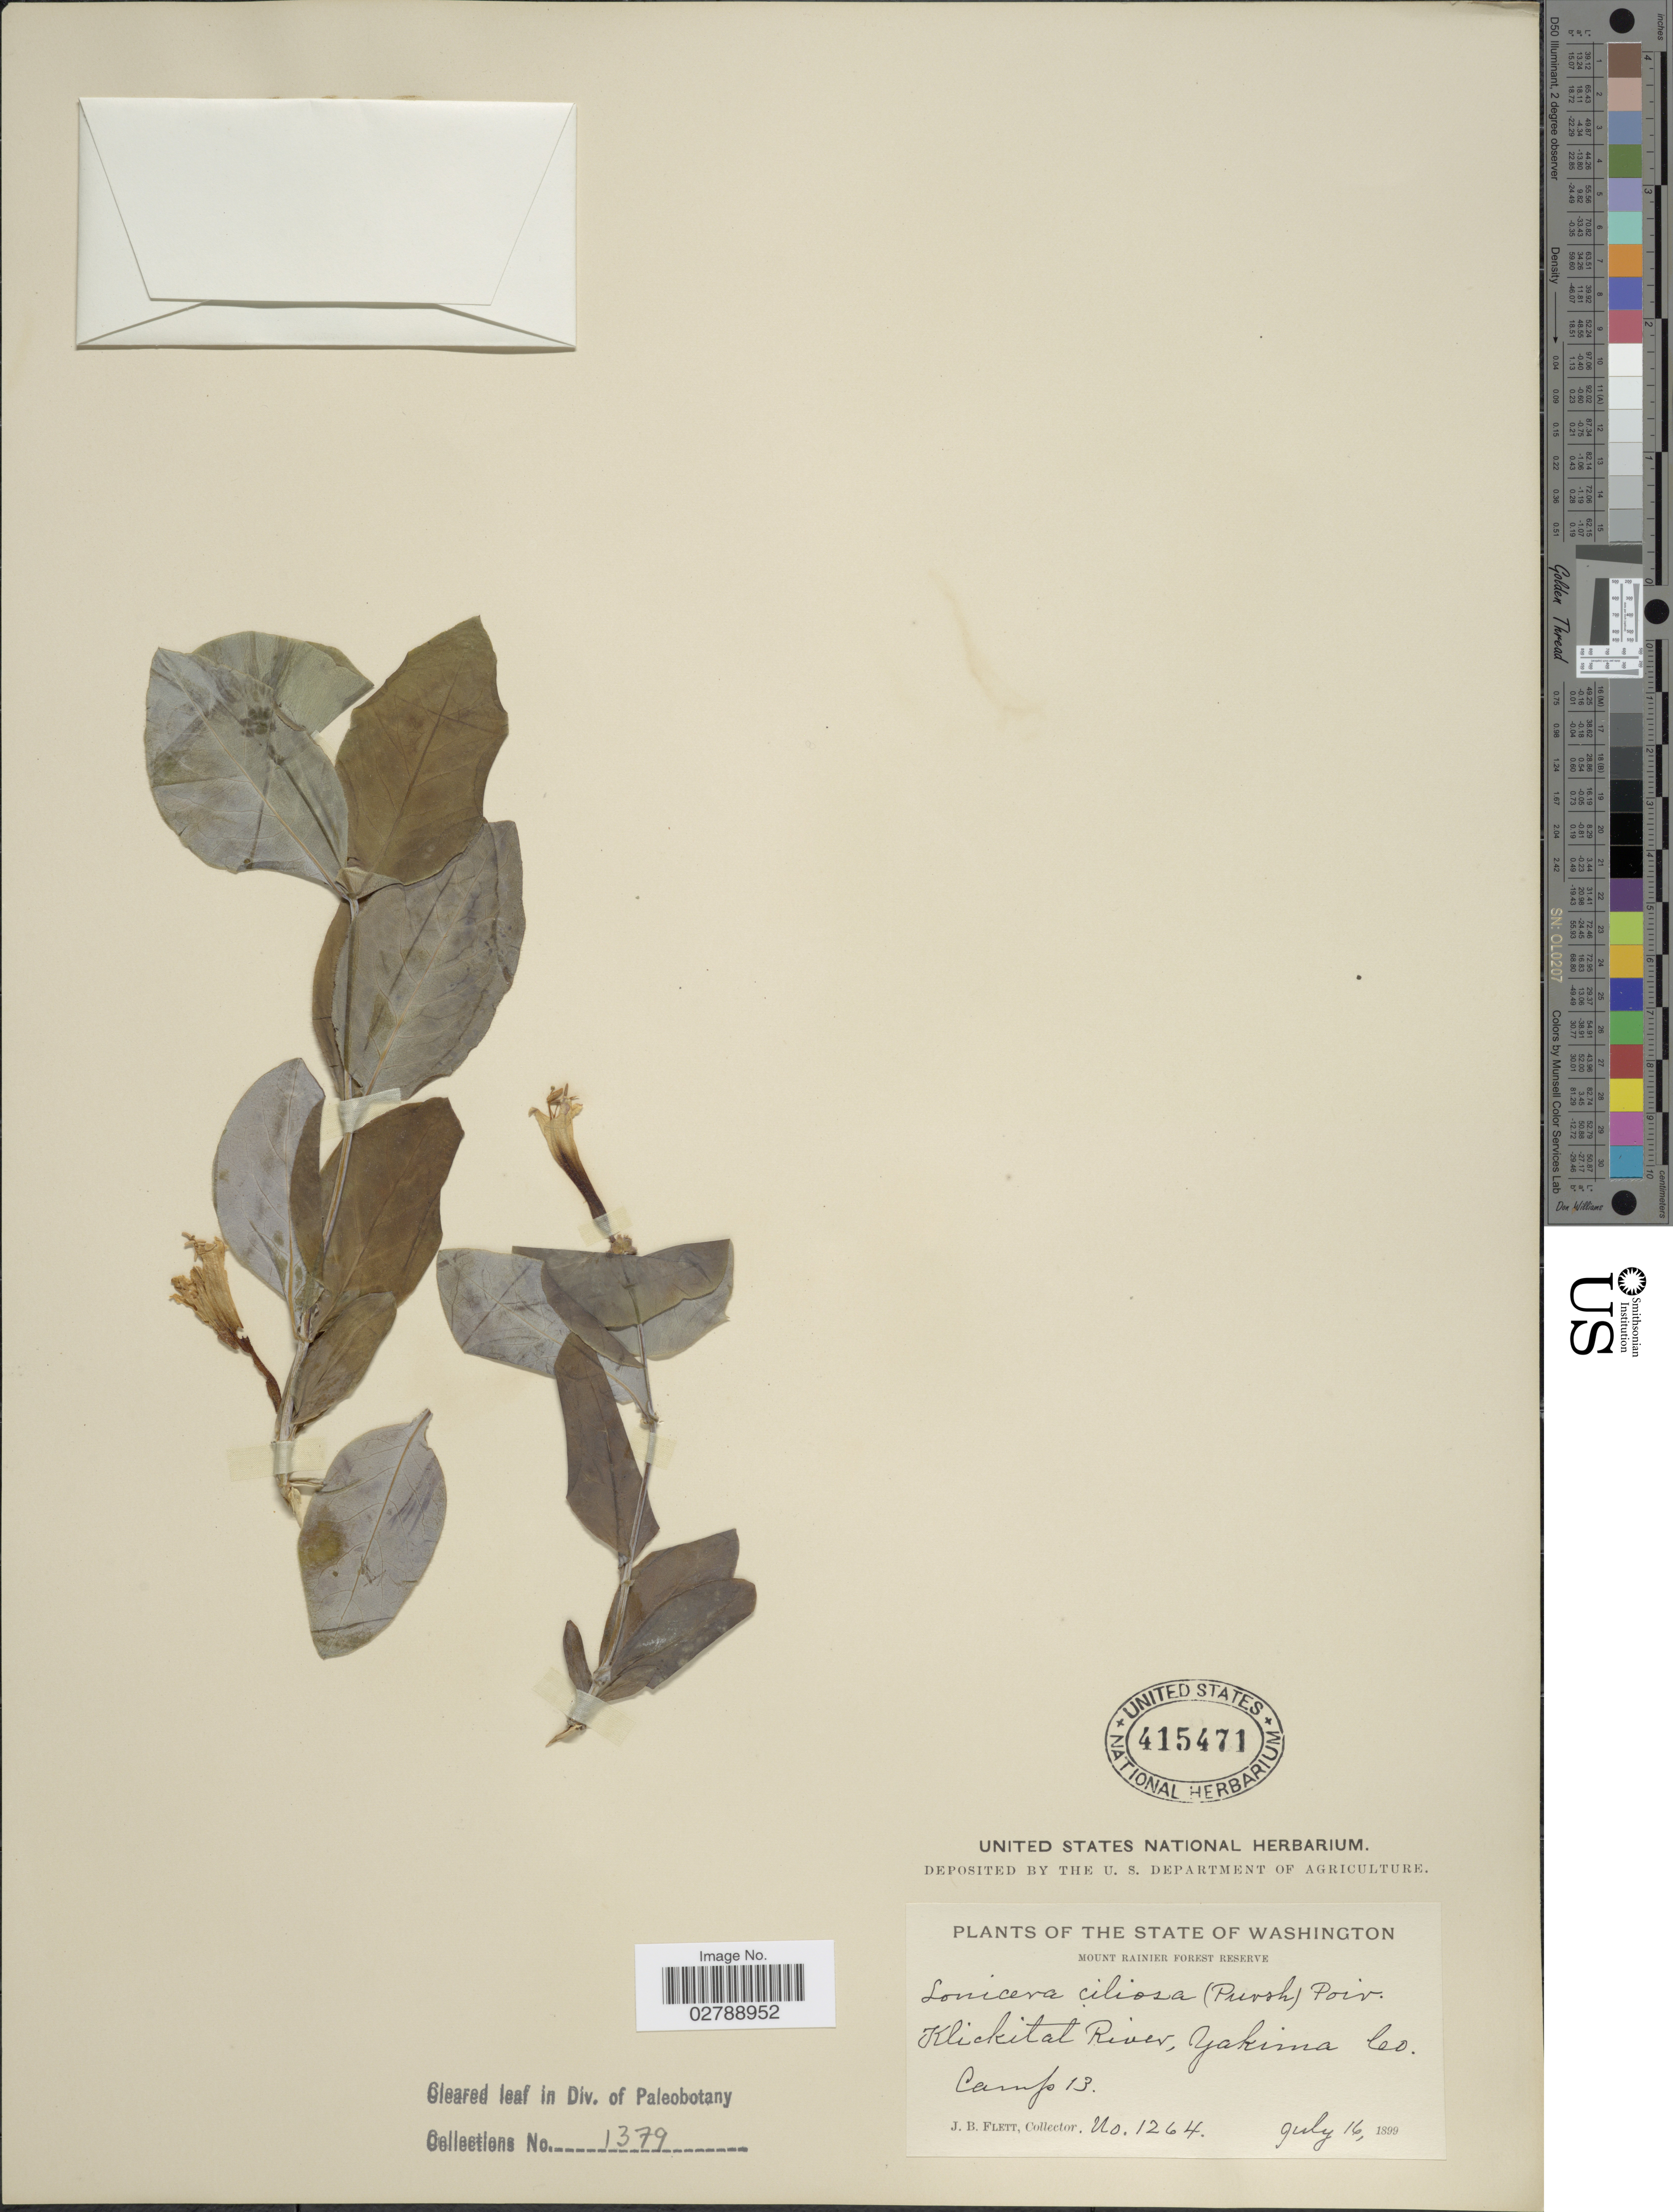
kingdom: Plantae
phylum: Tracheophyta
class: Magnoliopsida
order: Dipsacales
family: Caprifoliaceae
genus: Lonicera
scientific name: Lonicera ciliosa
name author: Poir.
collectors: J. Flett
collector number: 1264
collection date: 1899-07-16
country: United States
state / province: Washington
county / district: Yakima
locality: Mount Rainier Forest Reserve. Klickitat River, Yakima Co. Camp 13.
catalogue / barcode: US 415471